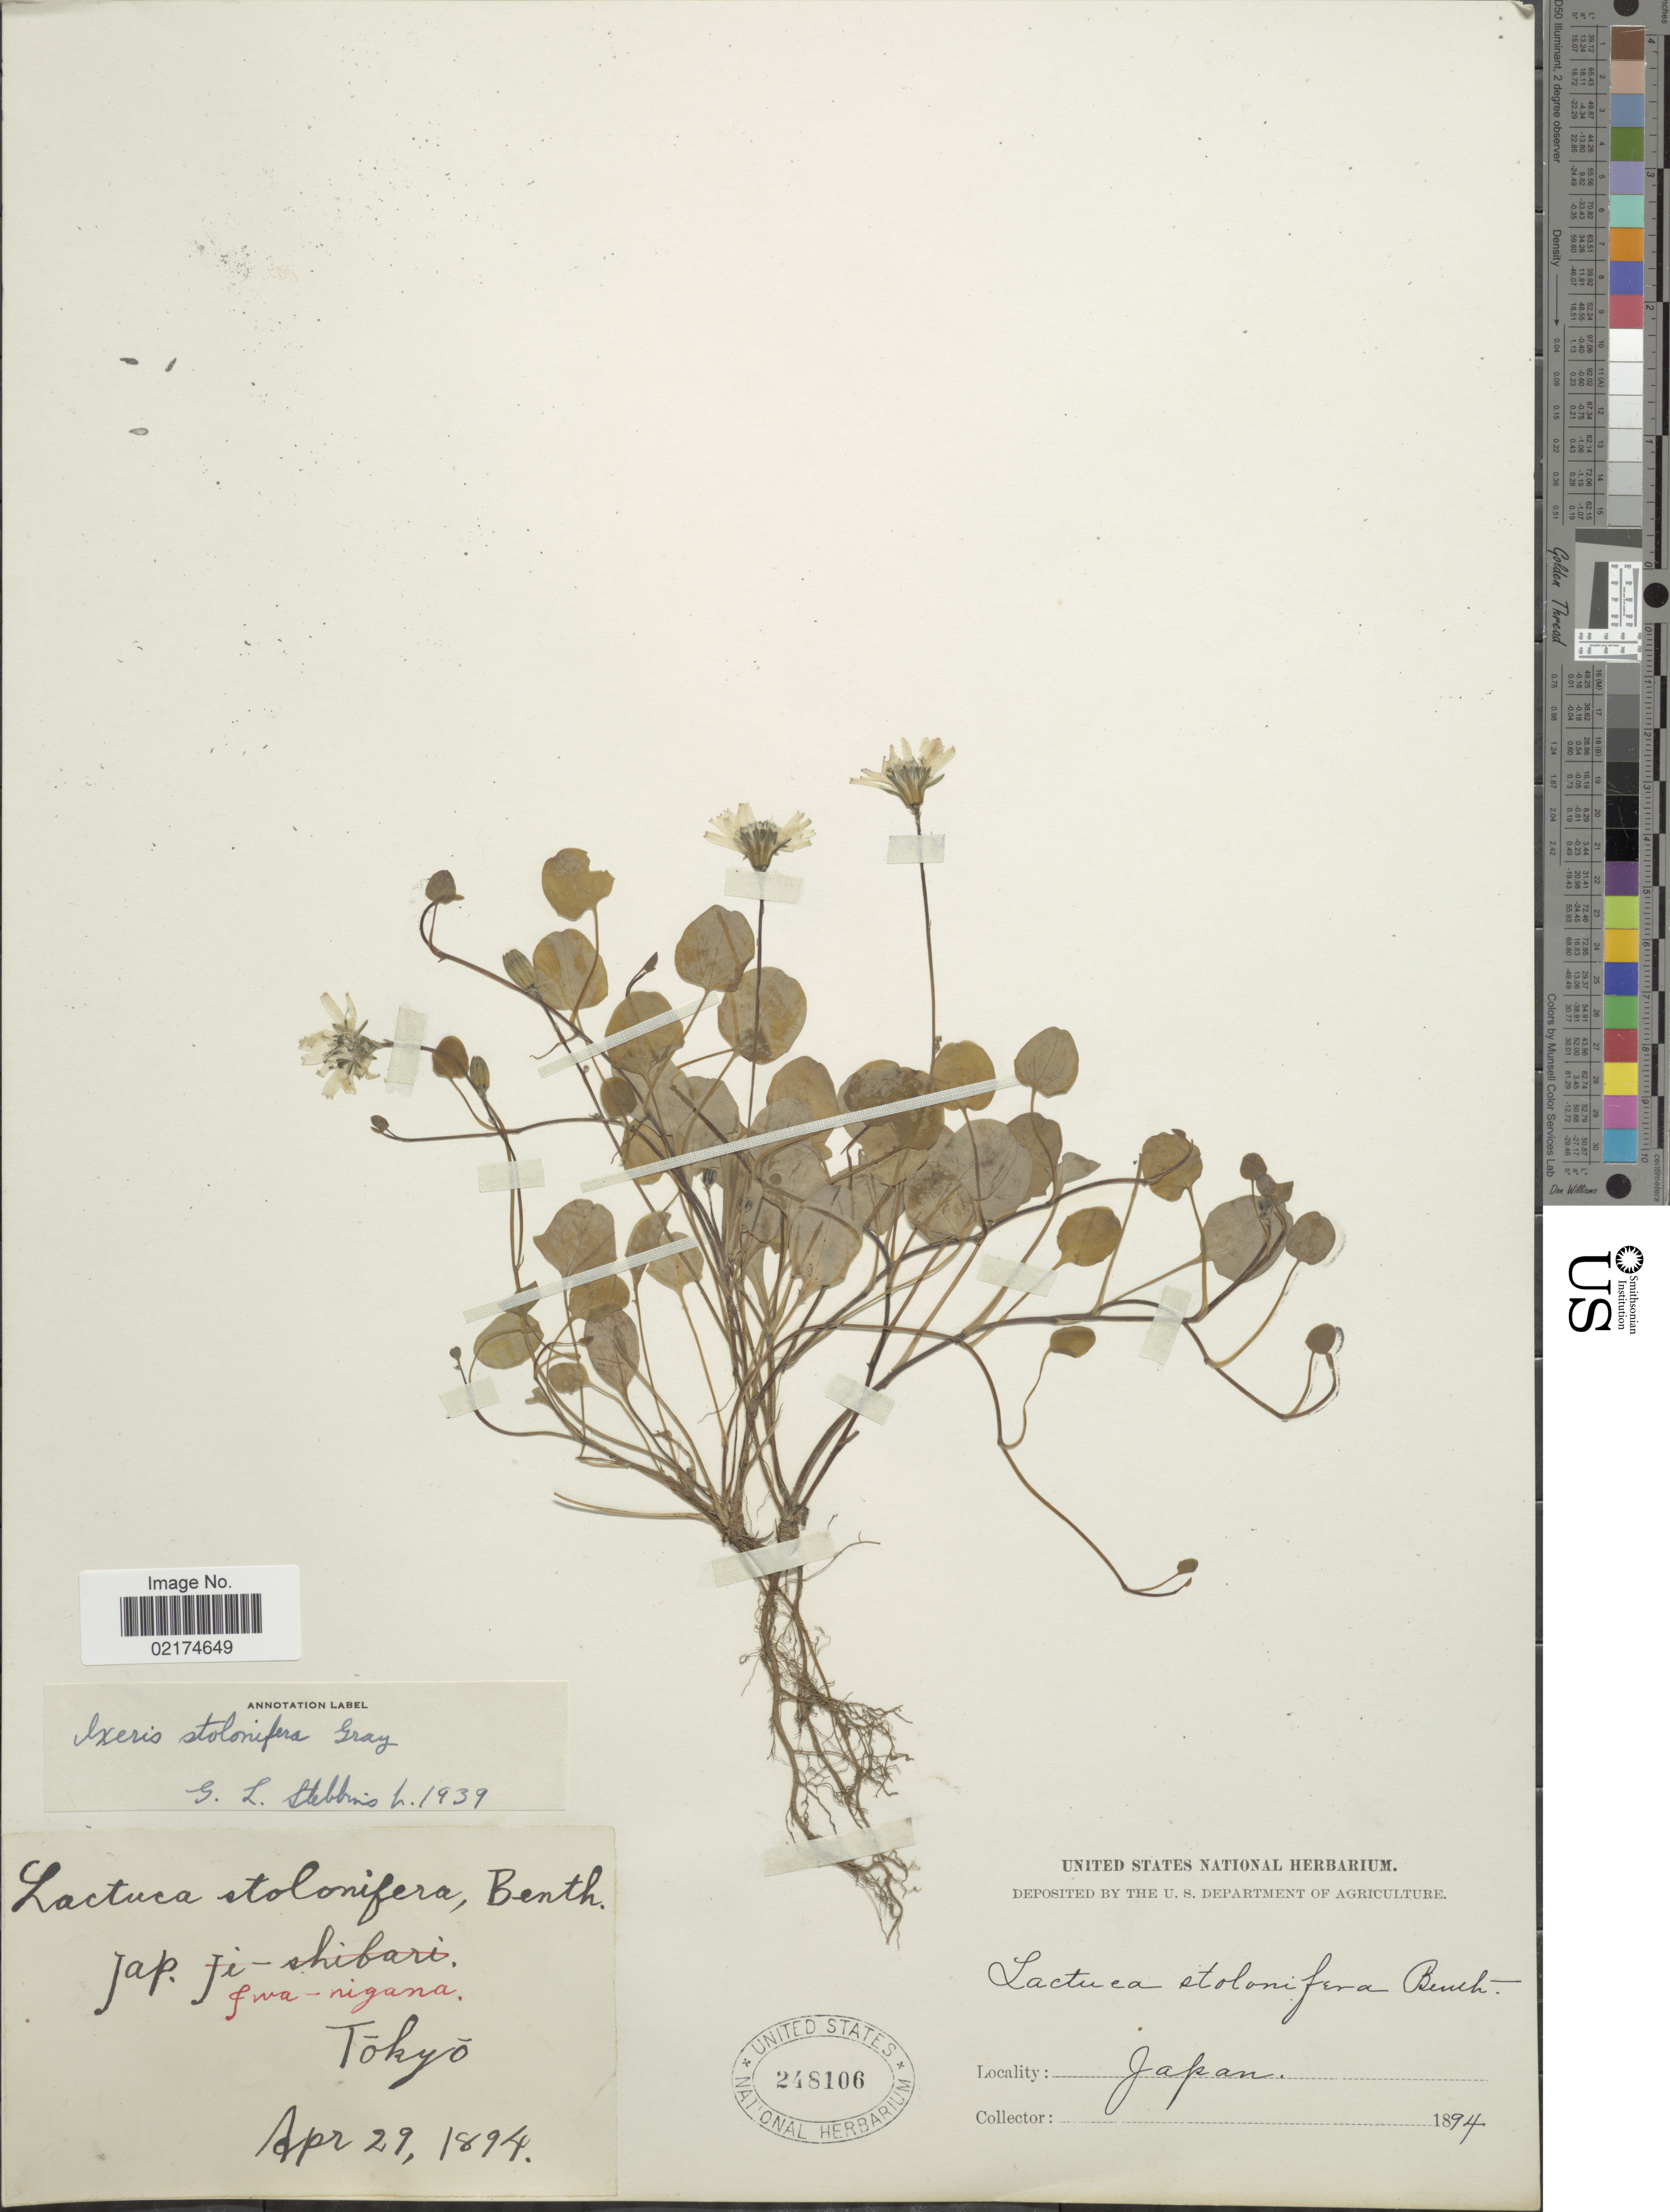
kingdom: Plantae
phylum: Tracheophyta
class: Magnoliopsida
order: Asterales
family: Asteraceae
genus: Ixeris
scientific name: Ixeris stolonifera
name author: A. Gray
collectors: ex herb. United States National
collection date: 1894-04-29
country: Japan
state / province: Tokyo, Federal City of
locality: Iwa-nigana.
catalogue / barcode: US 248106